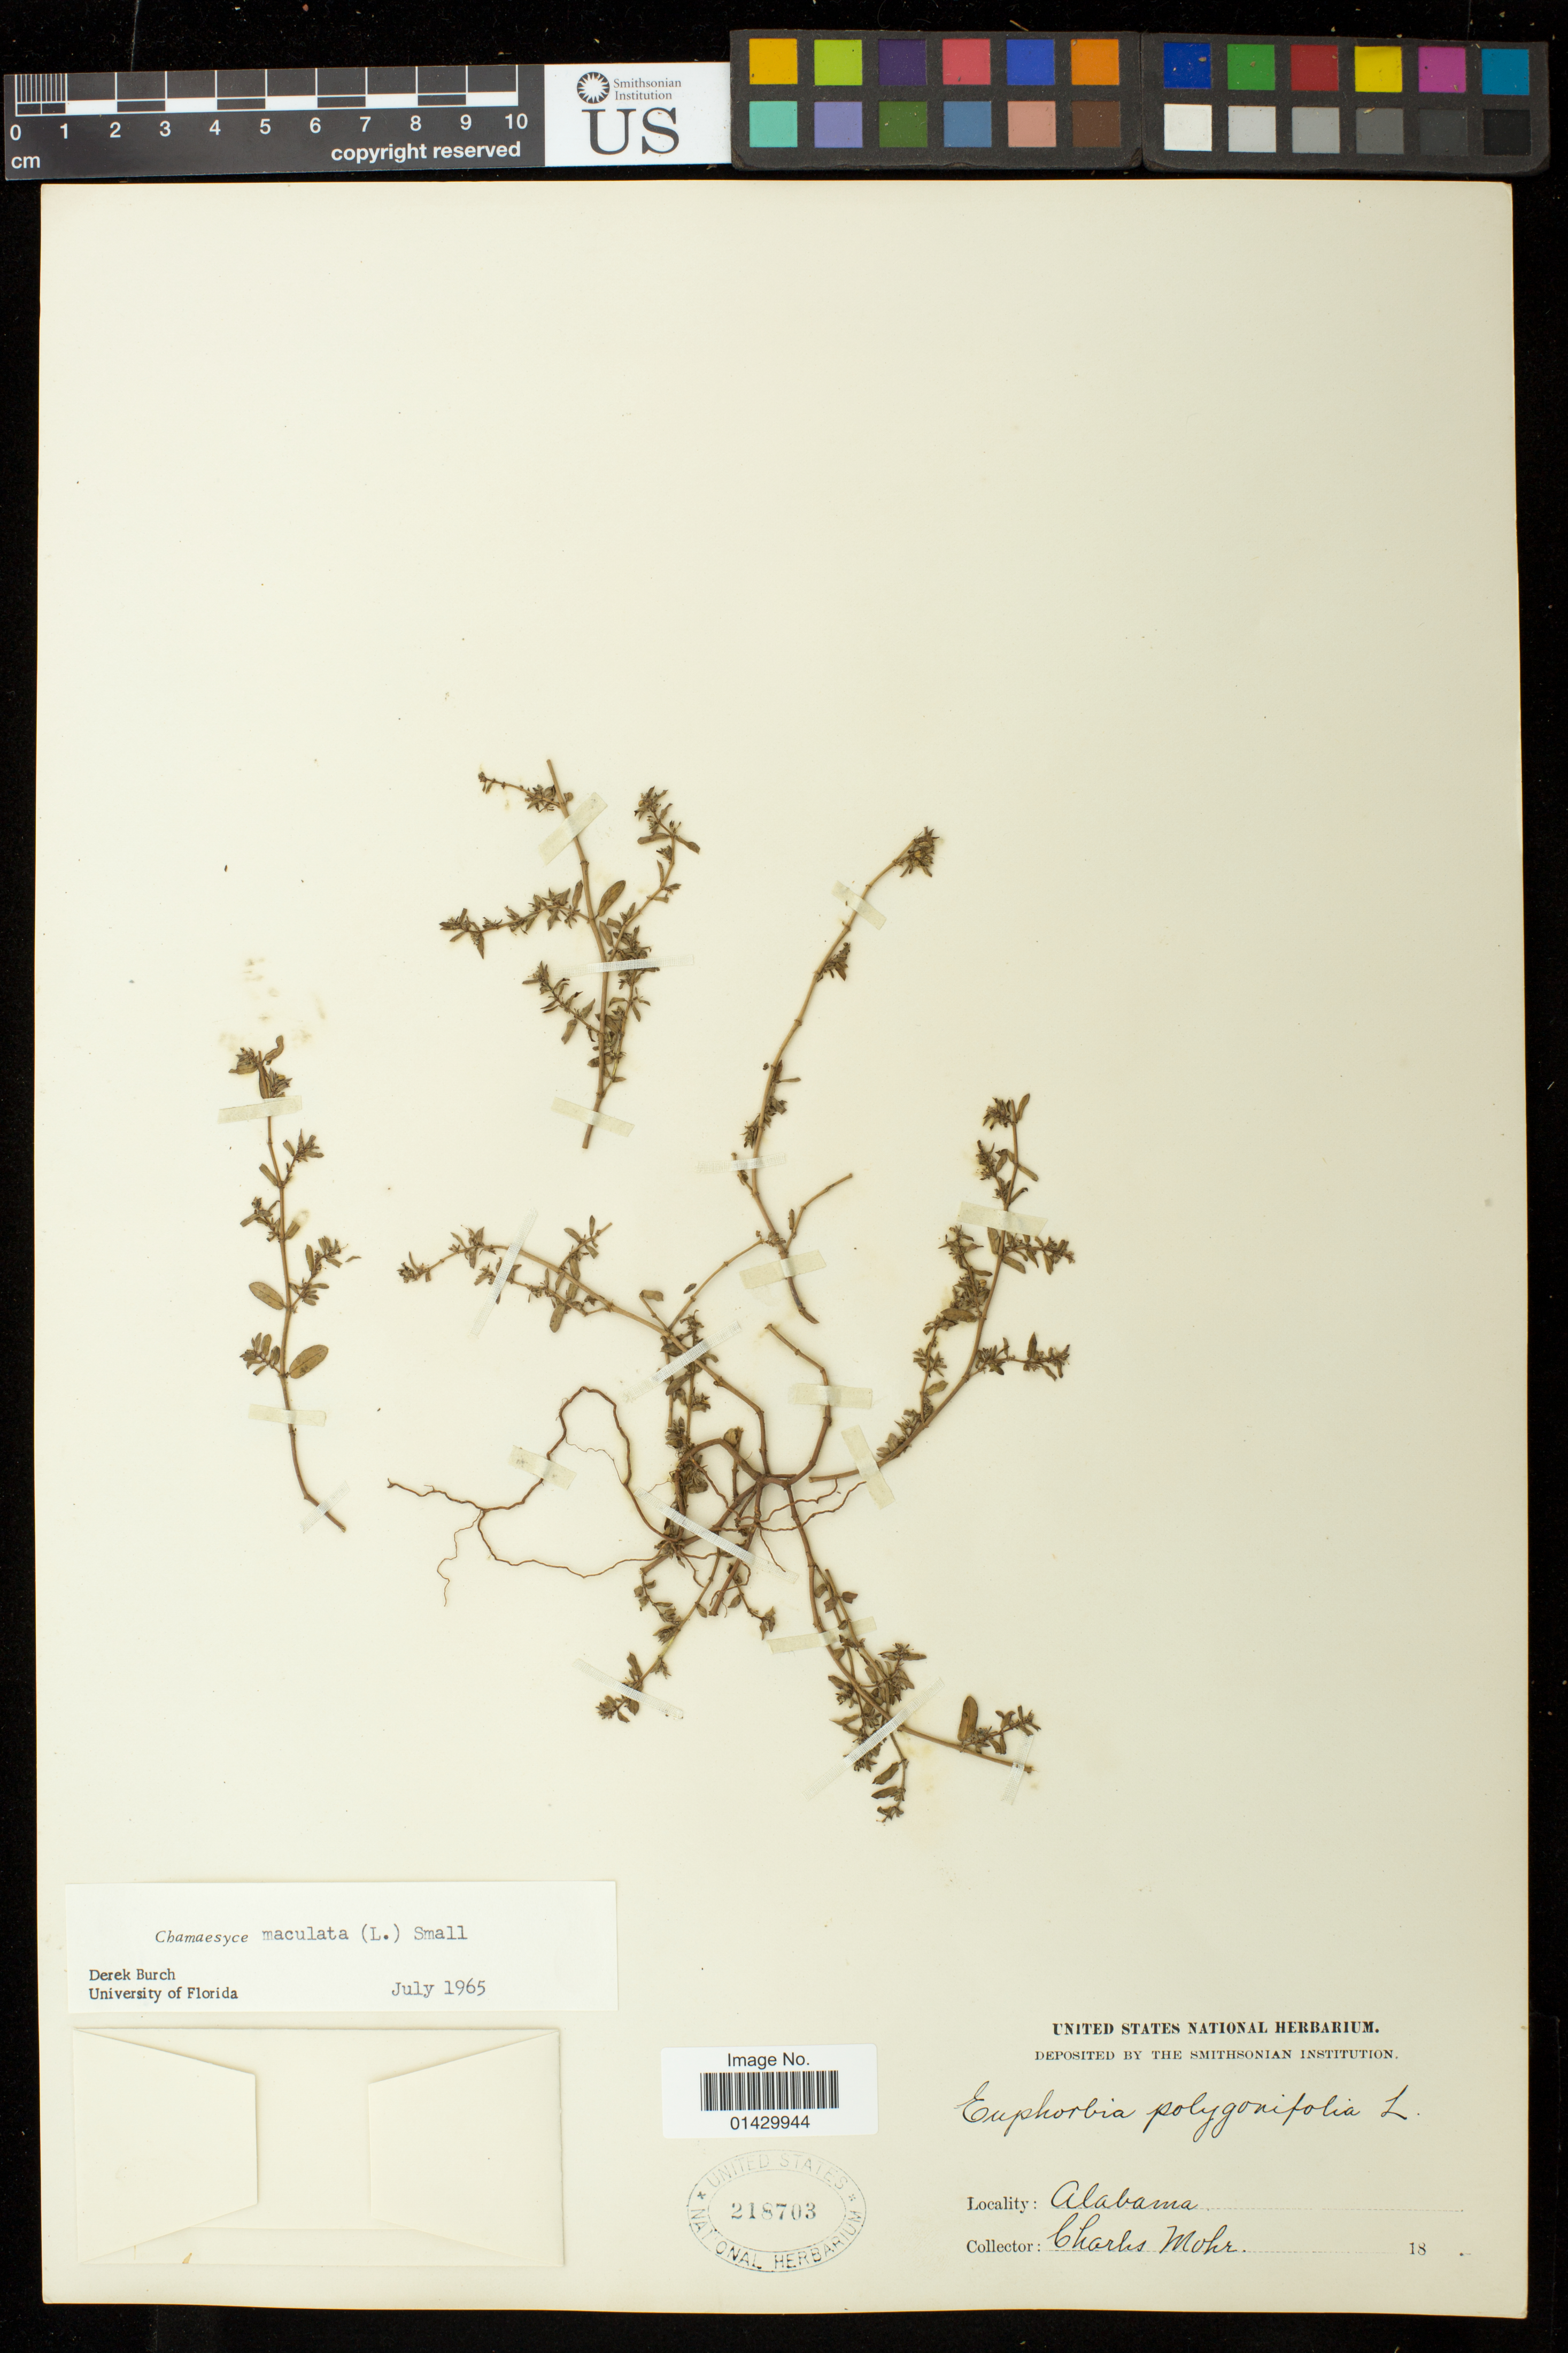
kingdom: Plantae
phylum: Tracheophyta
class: Magnoliopsida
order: Malpighiales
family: Euphorbiaceae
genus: Euphorbia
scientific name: Euphorbia maculata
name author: L.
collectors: C. T. Mohr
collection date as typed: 18--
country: United States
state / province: Alabama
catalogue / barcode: US 218703